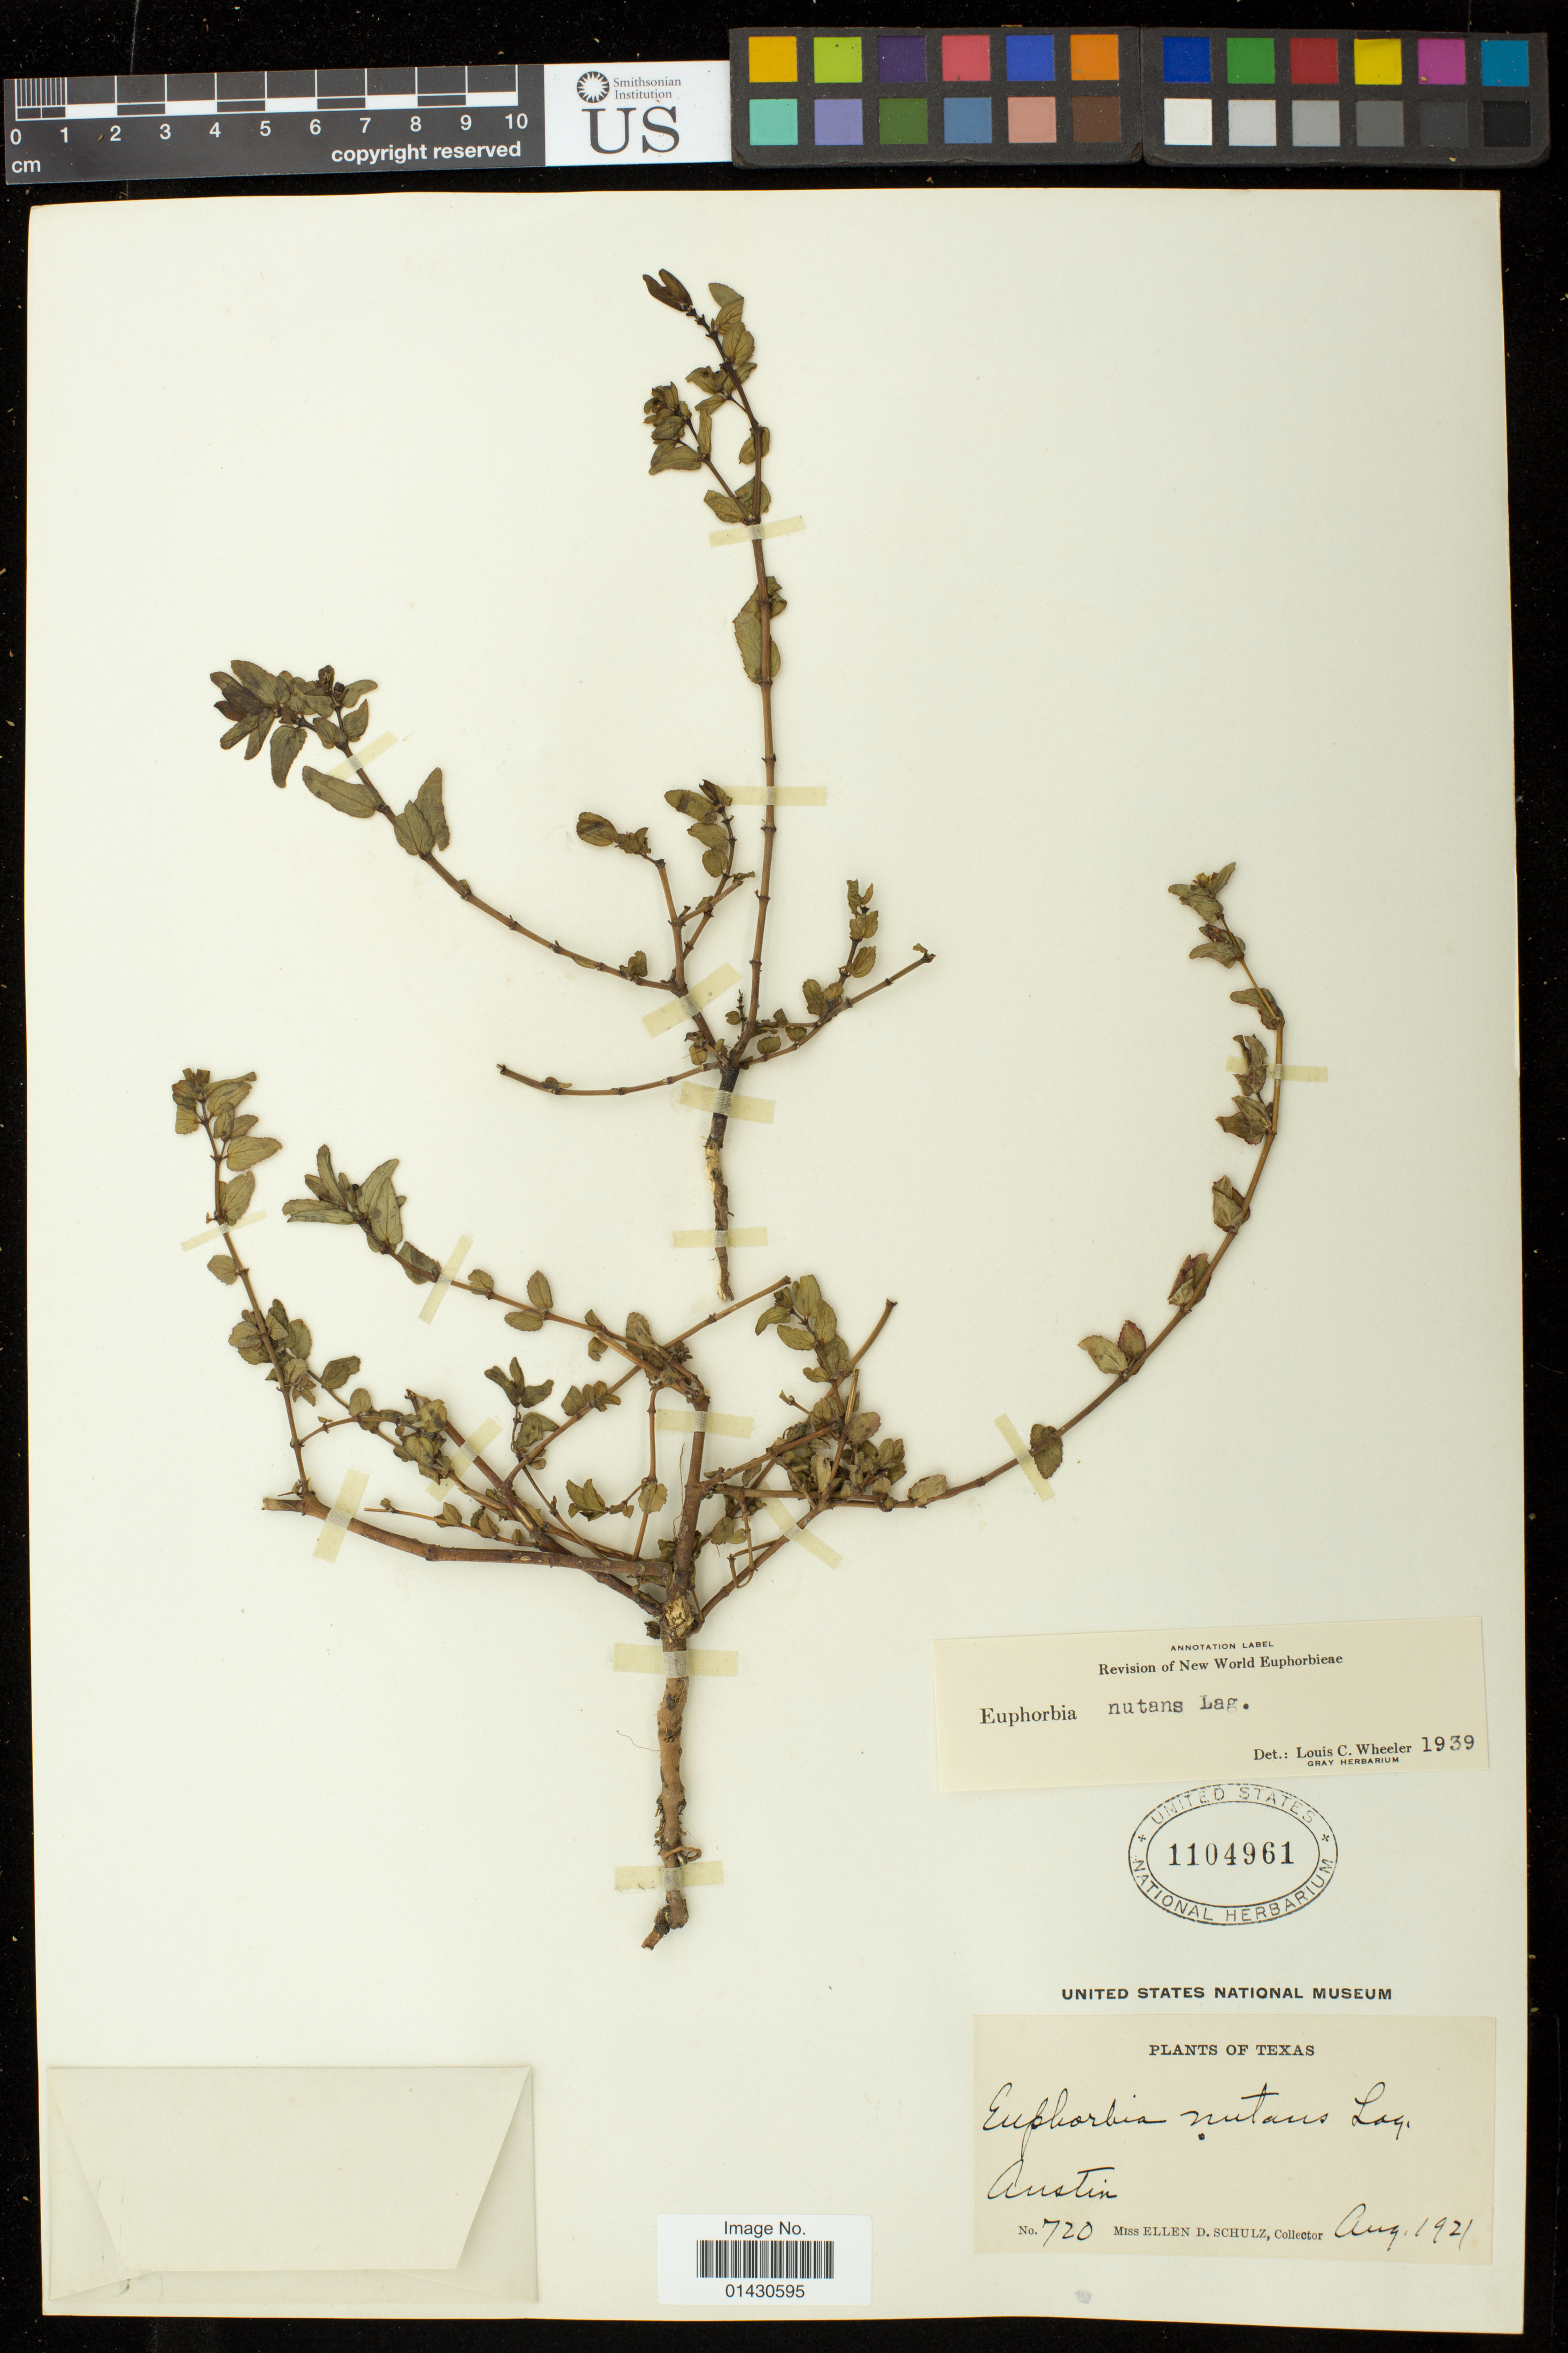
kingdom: Plantae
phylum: Tracheophyta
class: Magnoliopsida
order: Malpighiales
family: Euphorbiaceae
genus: Euphorbia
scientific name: Euphorbia maculata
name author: L.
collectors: E. D. Schulz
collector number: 720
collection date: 1921-08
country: United States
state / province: Texas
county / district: Travis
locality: Austin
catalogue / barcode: US 1104961